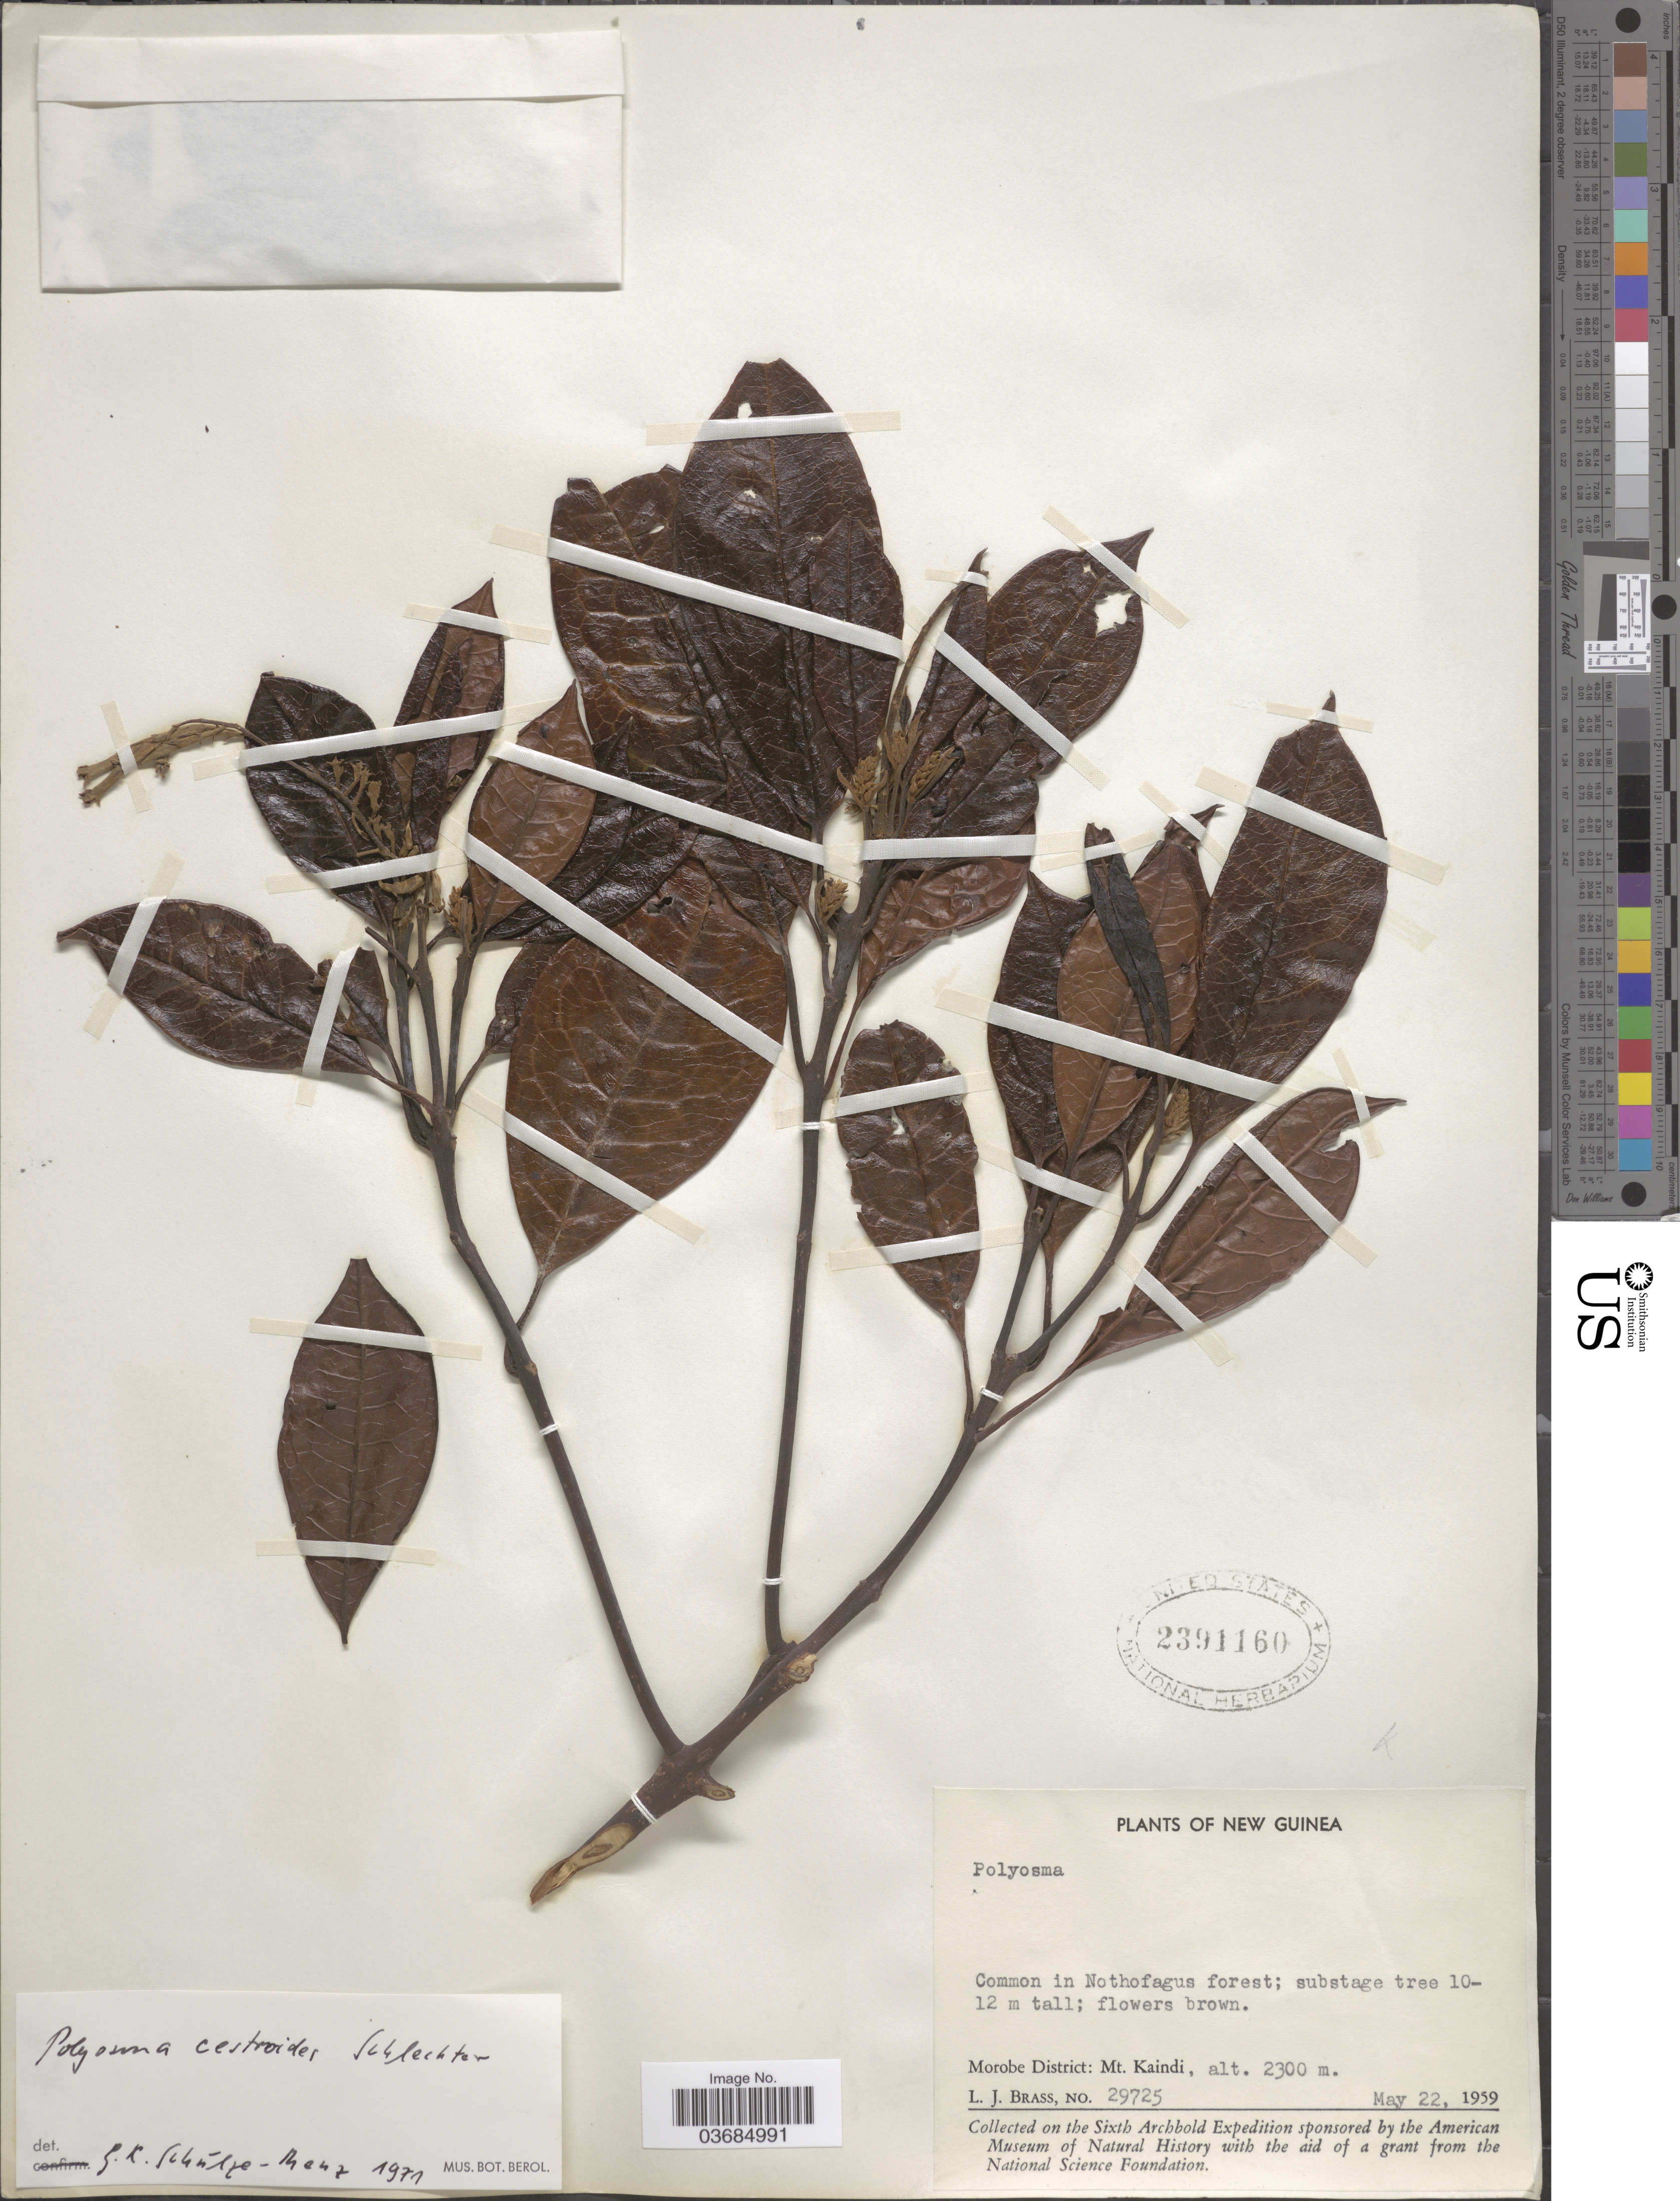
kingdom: Plantae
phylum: Tracheophyta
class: Magnoliopsida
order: Escalloniales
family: Escalloniaceae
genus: Polyosma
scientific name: Polyosma cestroides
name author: Schltr.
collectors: L. J. Brass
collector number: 29725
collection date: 1959-05-22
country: Papua New Guinea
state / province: Morobe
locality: New Guinea. Mt. Kaindi. On the Sixth Archbold Expedition.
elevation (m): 2300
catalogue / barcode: US 2391160